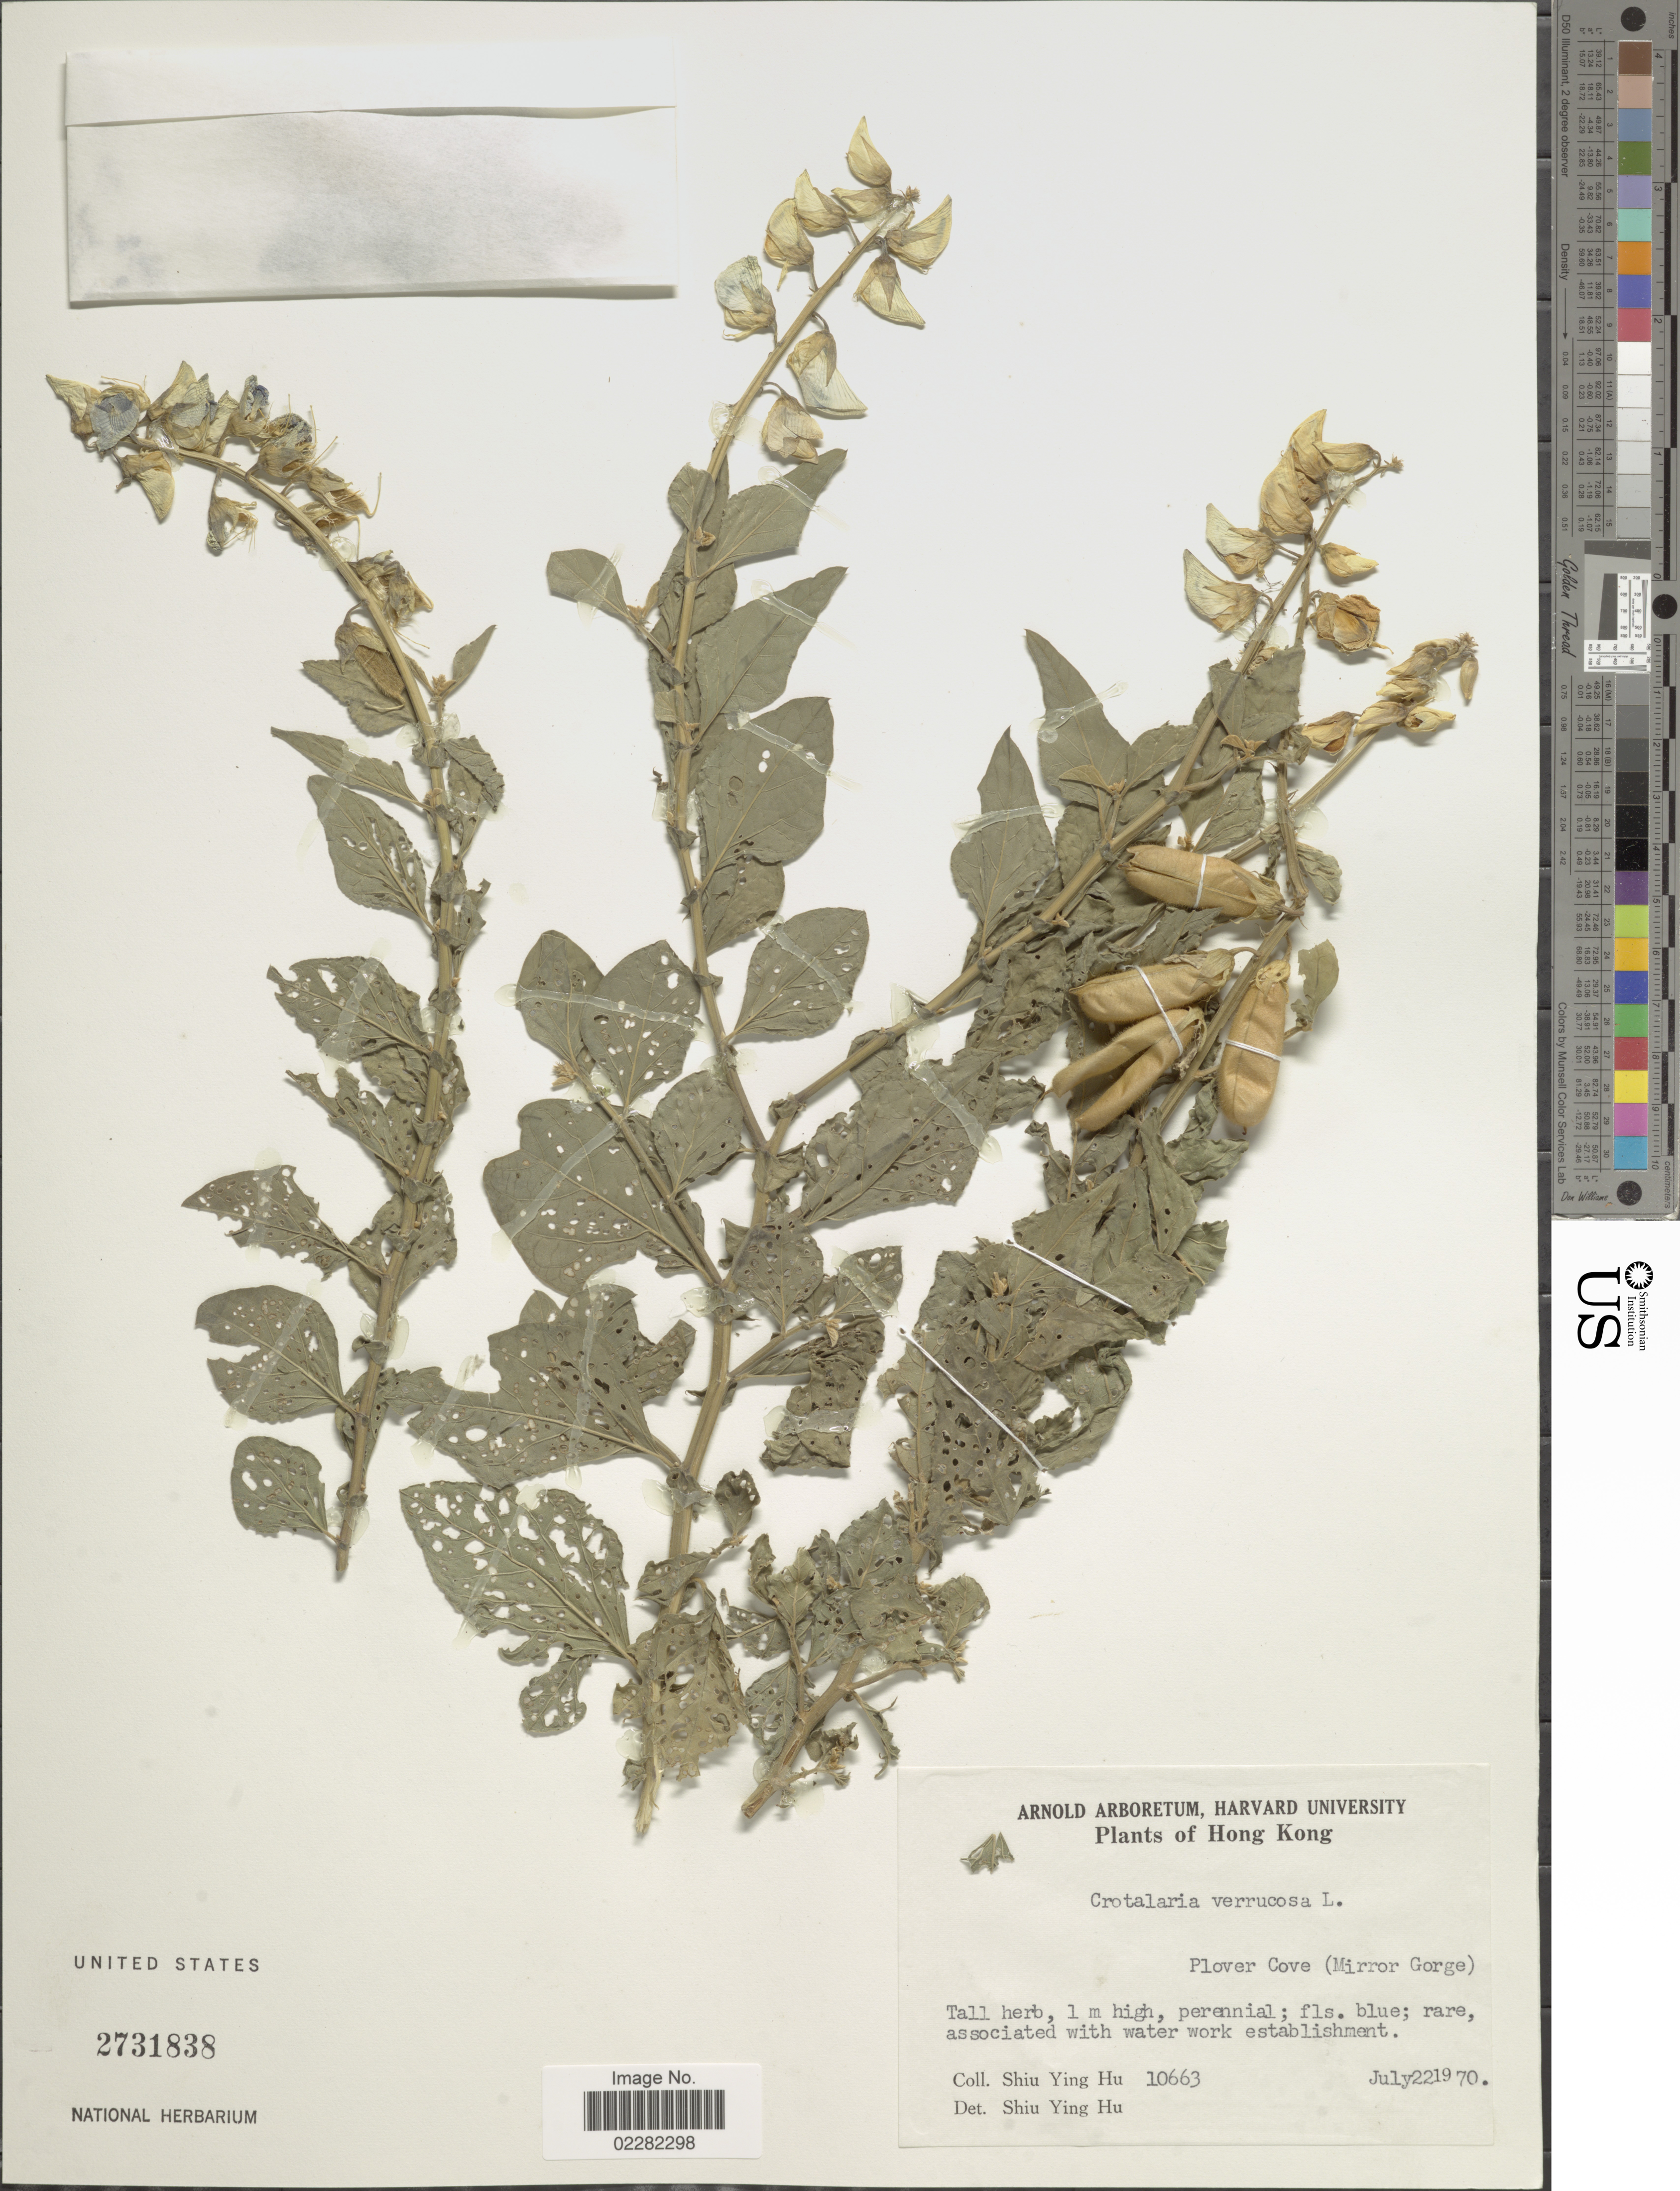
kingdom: Plantae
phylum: Tracheophyta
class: Magnoliopsida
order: Fabales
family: Fabaceae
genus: Crotalaria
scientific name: Crotalaria verrucosa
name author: L.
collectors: S. Y. Hu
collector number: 10663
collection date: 1970-07-22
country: China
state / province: Hong Kong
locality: Plover Cove (Mirror Gorge)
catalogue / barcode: US 2731838